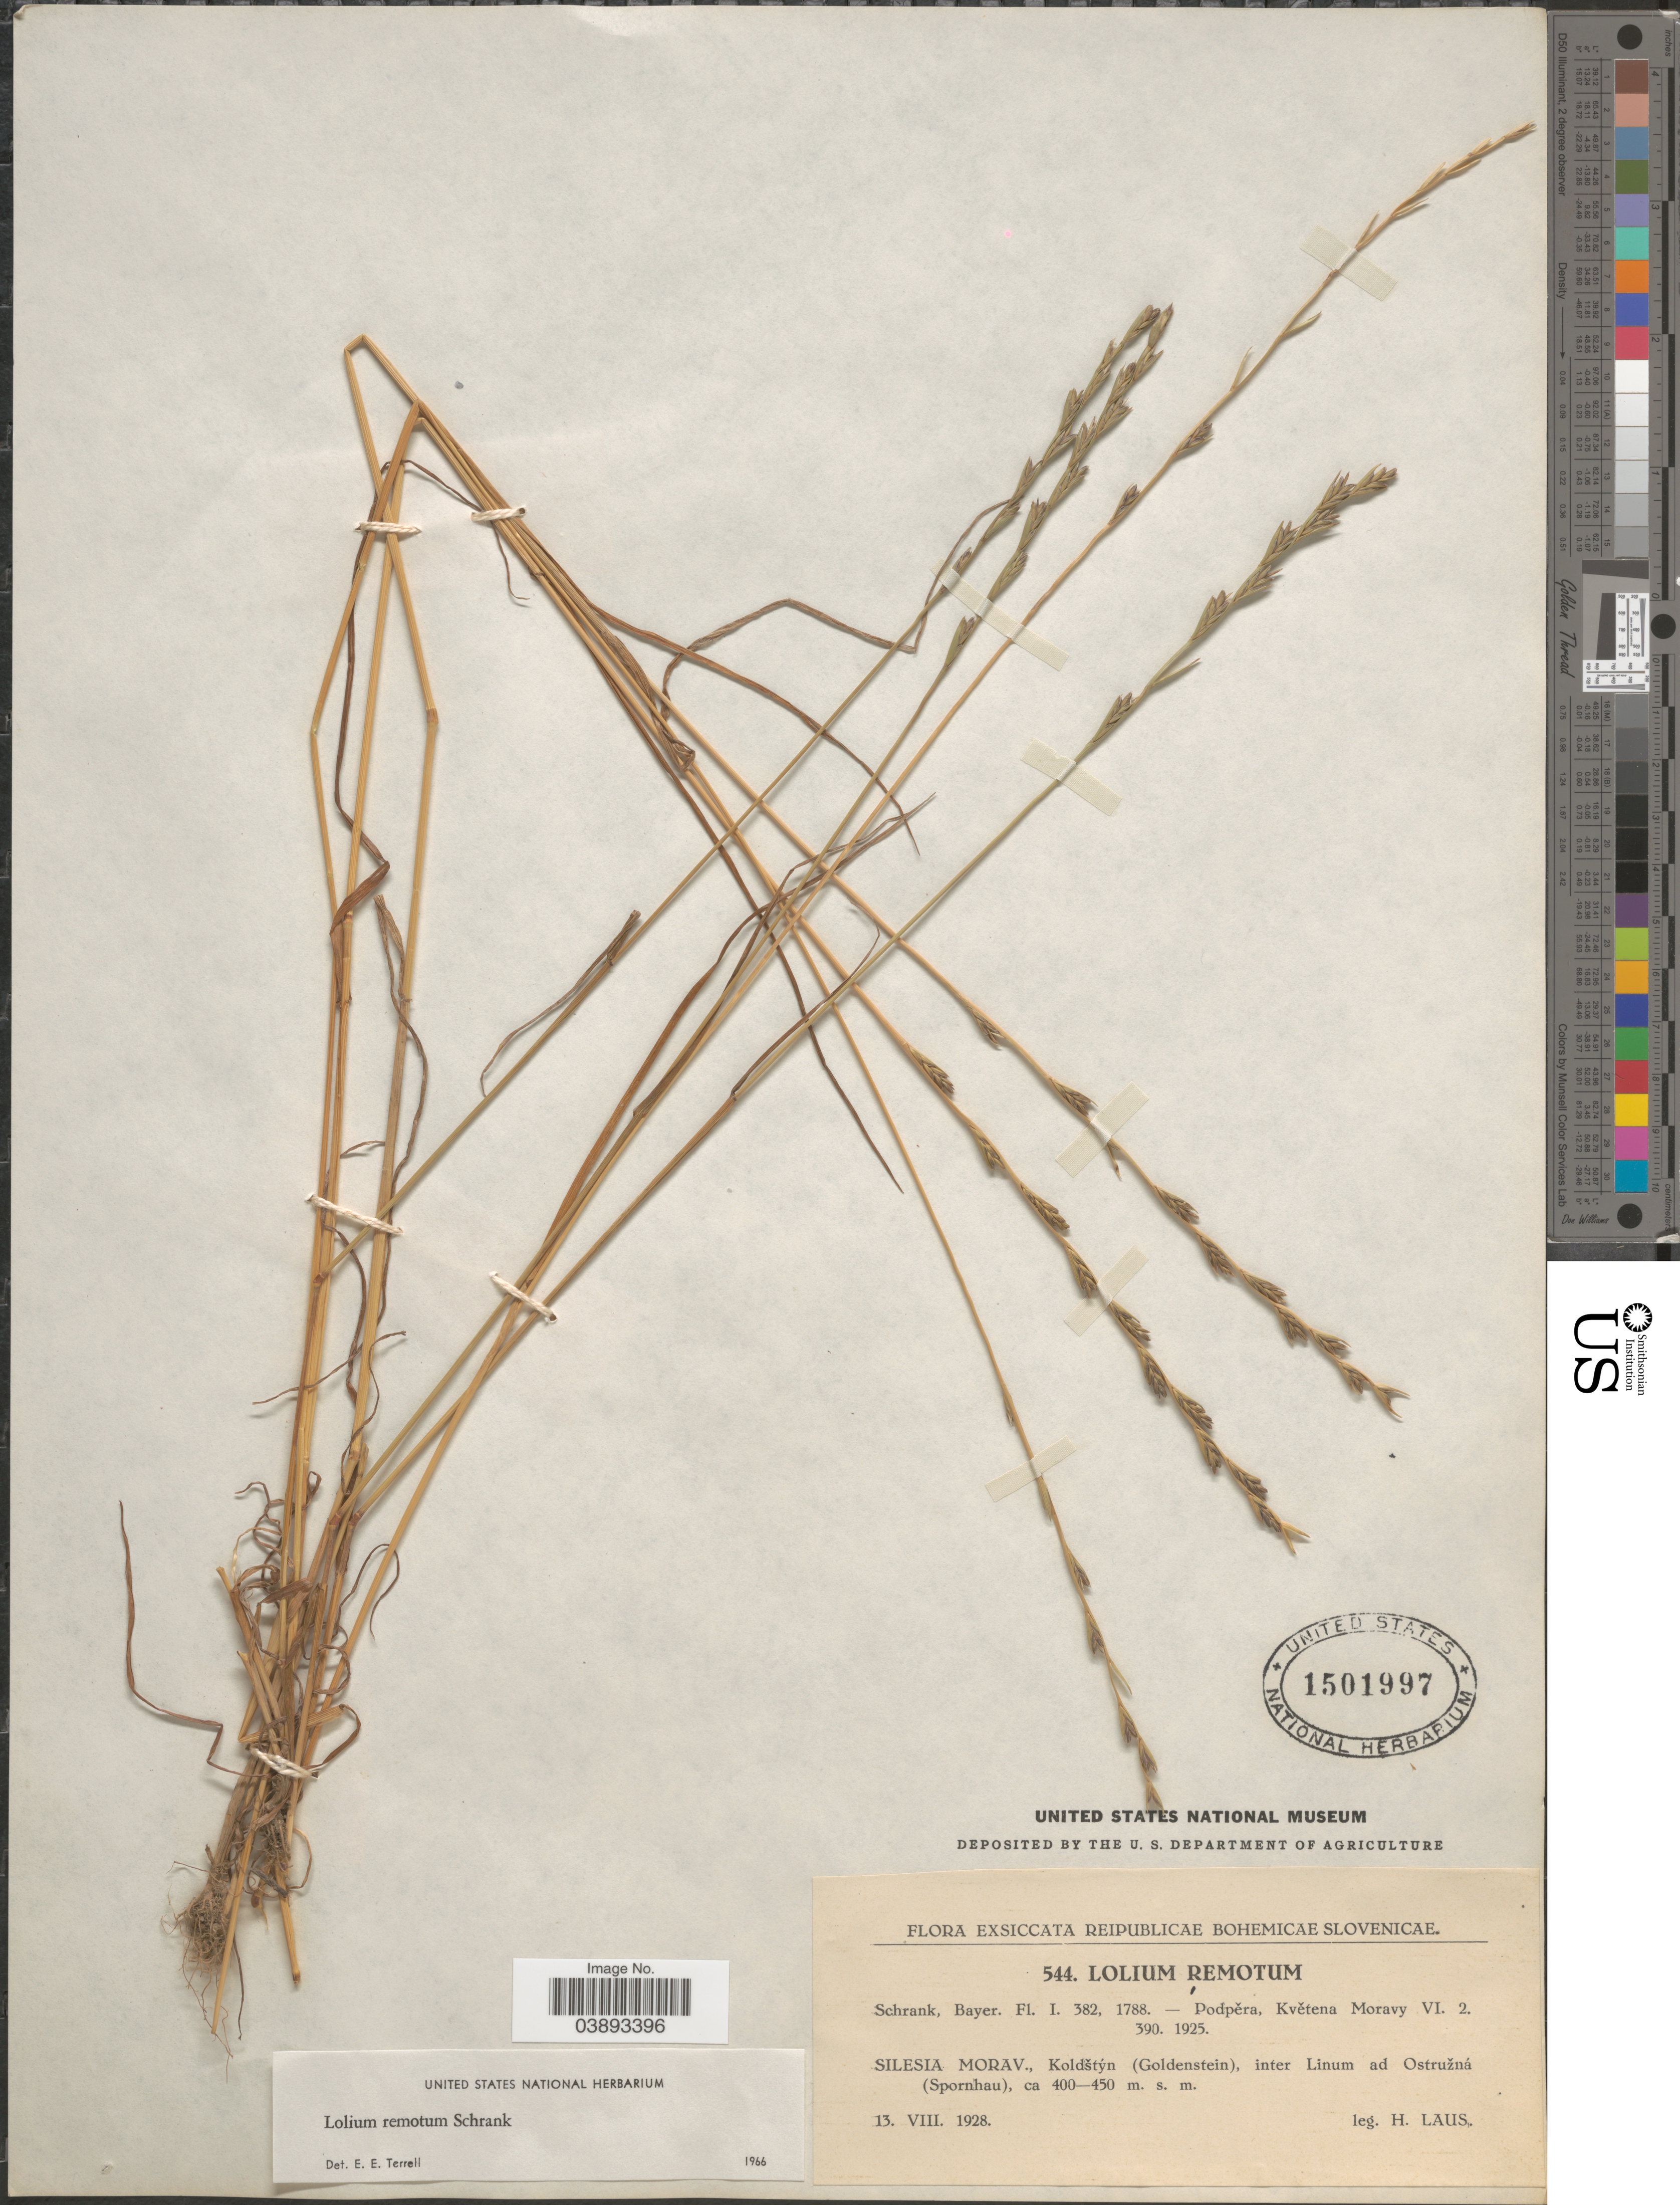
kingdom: Plantae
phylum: Tracheophyta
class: Liliopsida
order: Poales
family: Poaceae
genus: Lolium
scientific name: Lolium remotum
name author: Schrank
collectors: H. Laus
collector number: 544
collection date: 1928-08-13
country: Czechia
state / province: Moravian-Silesian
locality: Silesia Morav., Koldštýn (Goldenstein), inter Linum ad Ostružná (Spornhau).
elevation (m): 400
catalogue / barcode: US 1501997